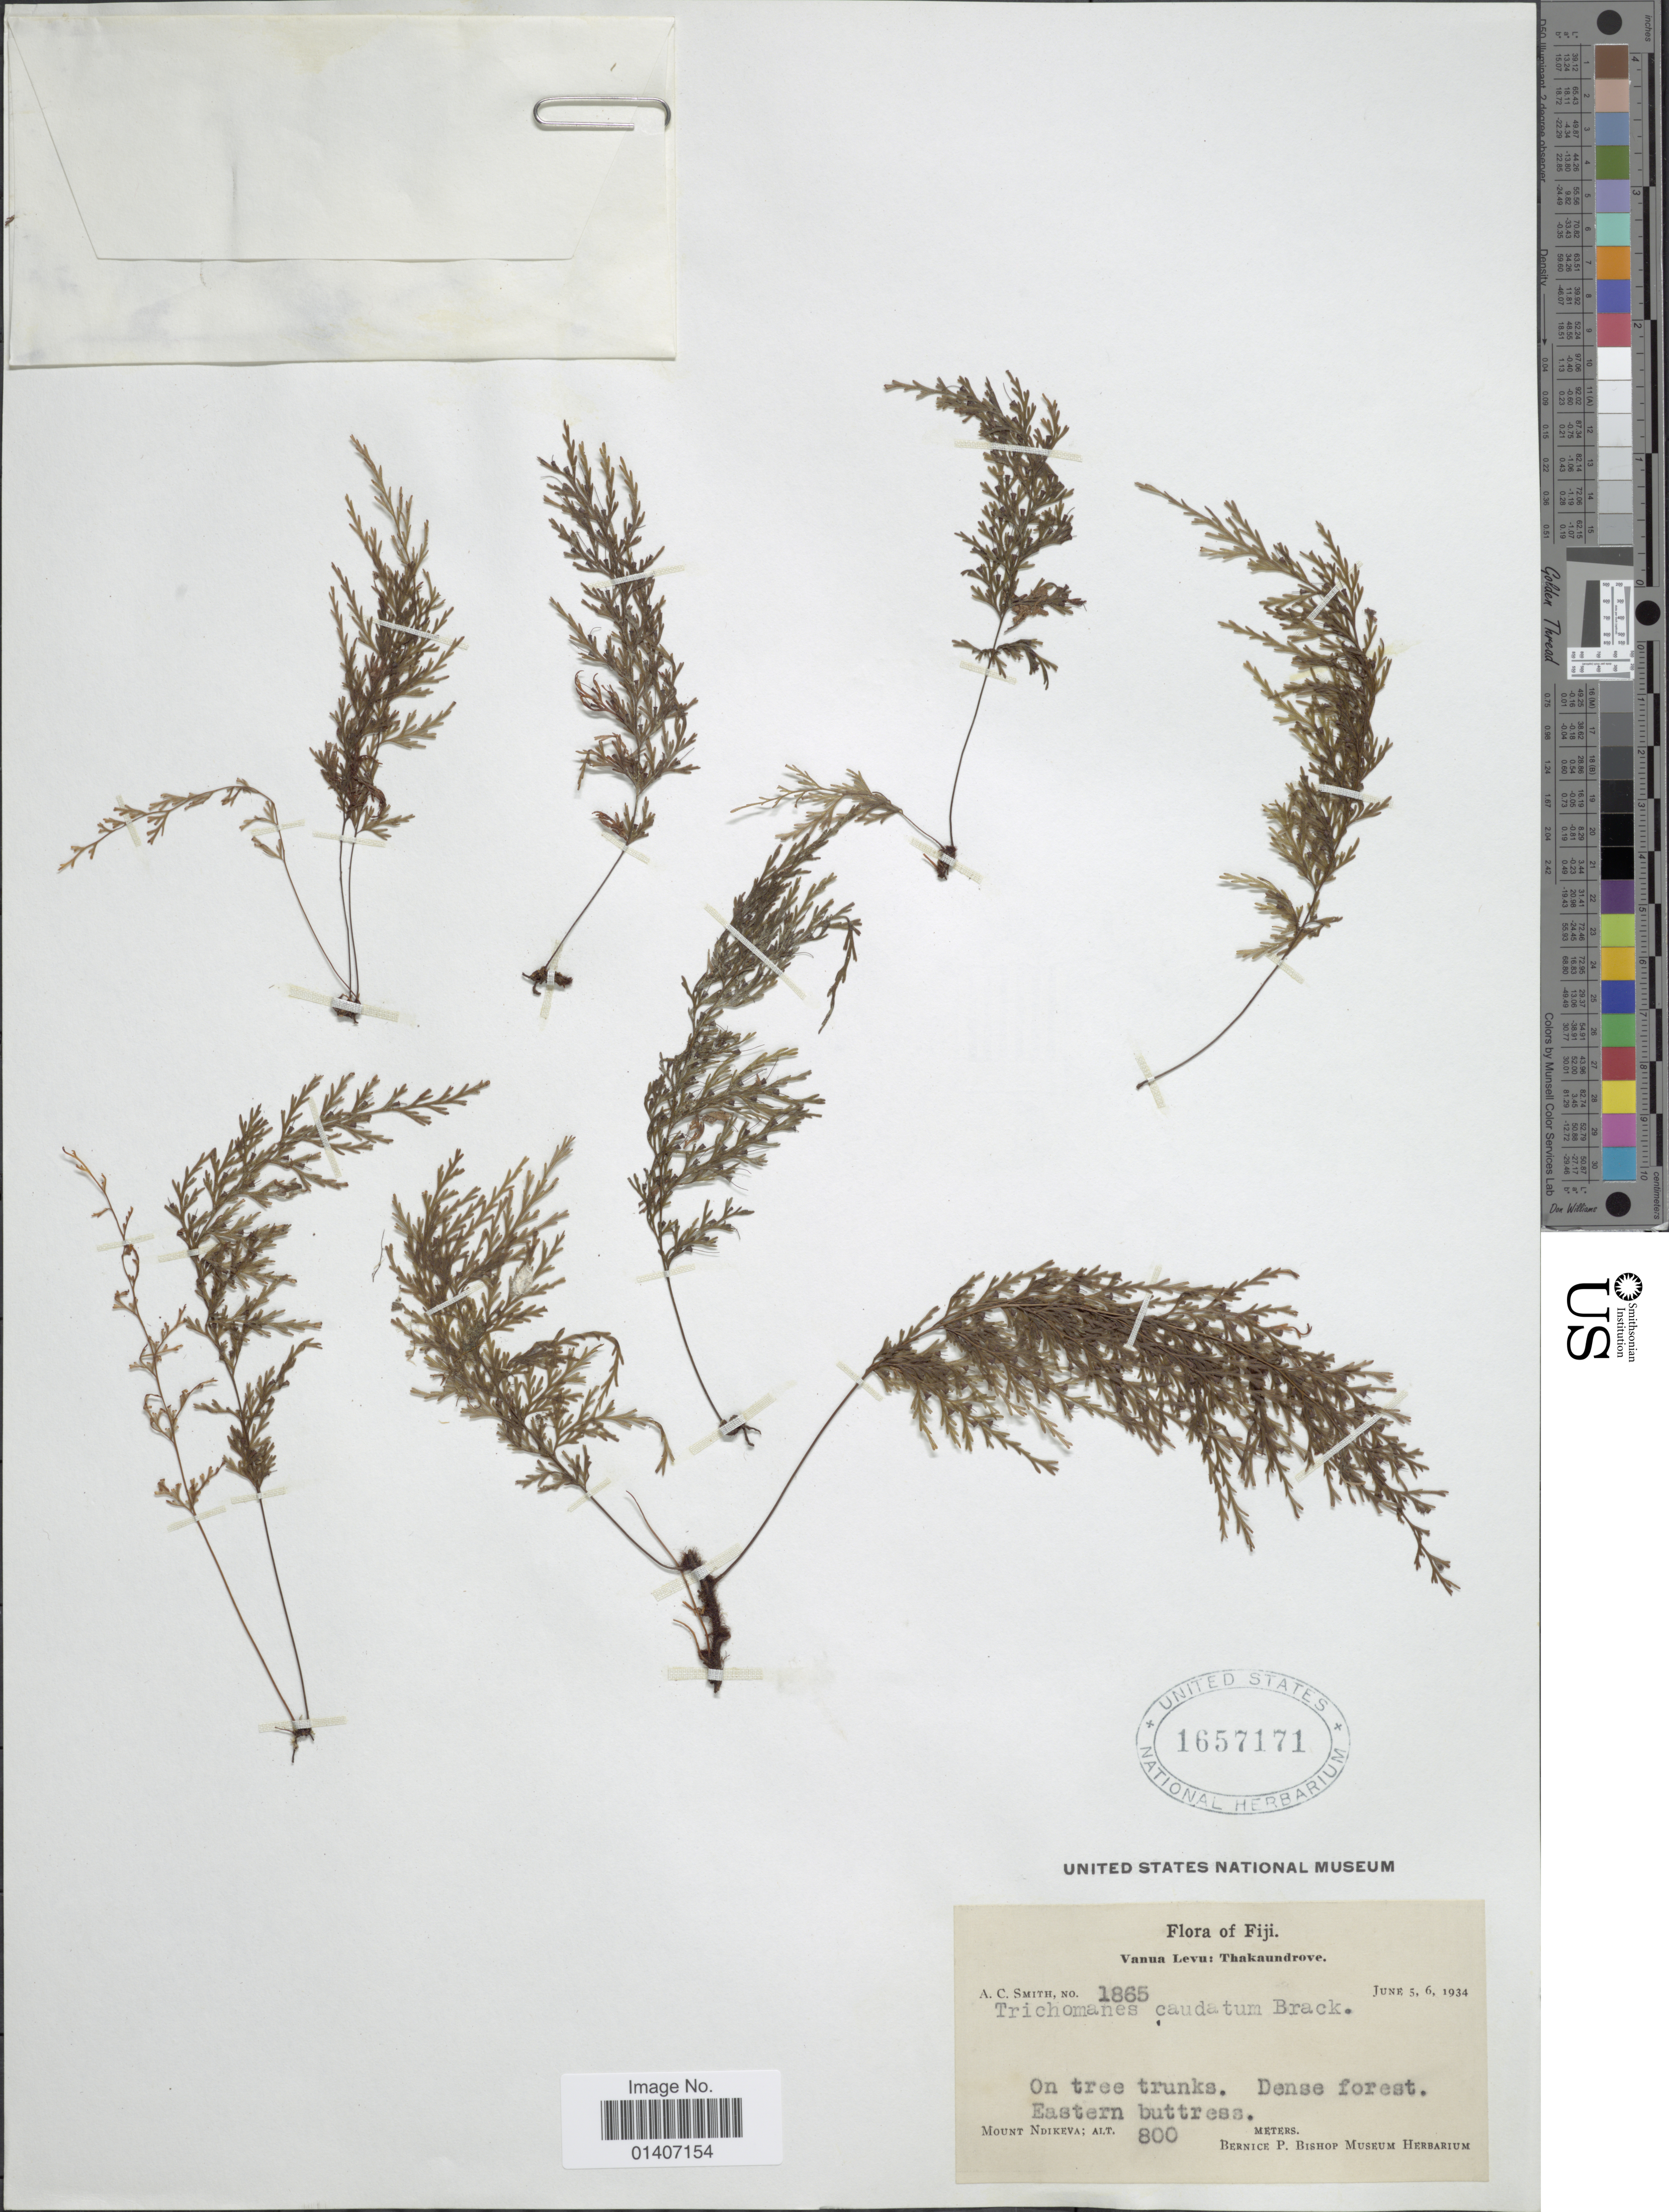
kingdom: Plantae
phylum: Tracheophyta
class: Polypodiopsida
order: Hymenophyllales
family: Hymenophyllaceae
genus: Abrodictyum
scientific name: Abrodictyum caudatum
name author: (Brack.) Ebihara & K. Iwats.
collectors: A. C. Smith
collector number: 1865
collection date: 1934-06-05/1934-06-06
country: Fiji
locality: Vanua Levu: Thakaundrove, on tree trunks, Eastern buttress, Mount Ndiveka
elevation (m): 800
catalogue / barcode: US 1657171